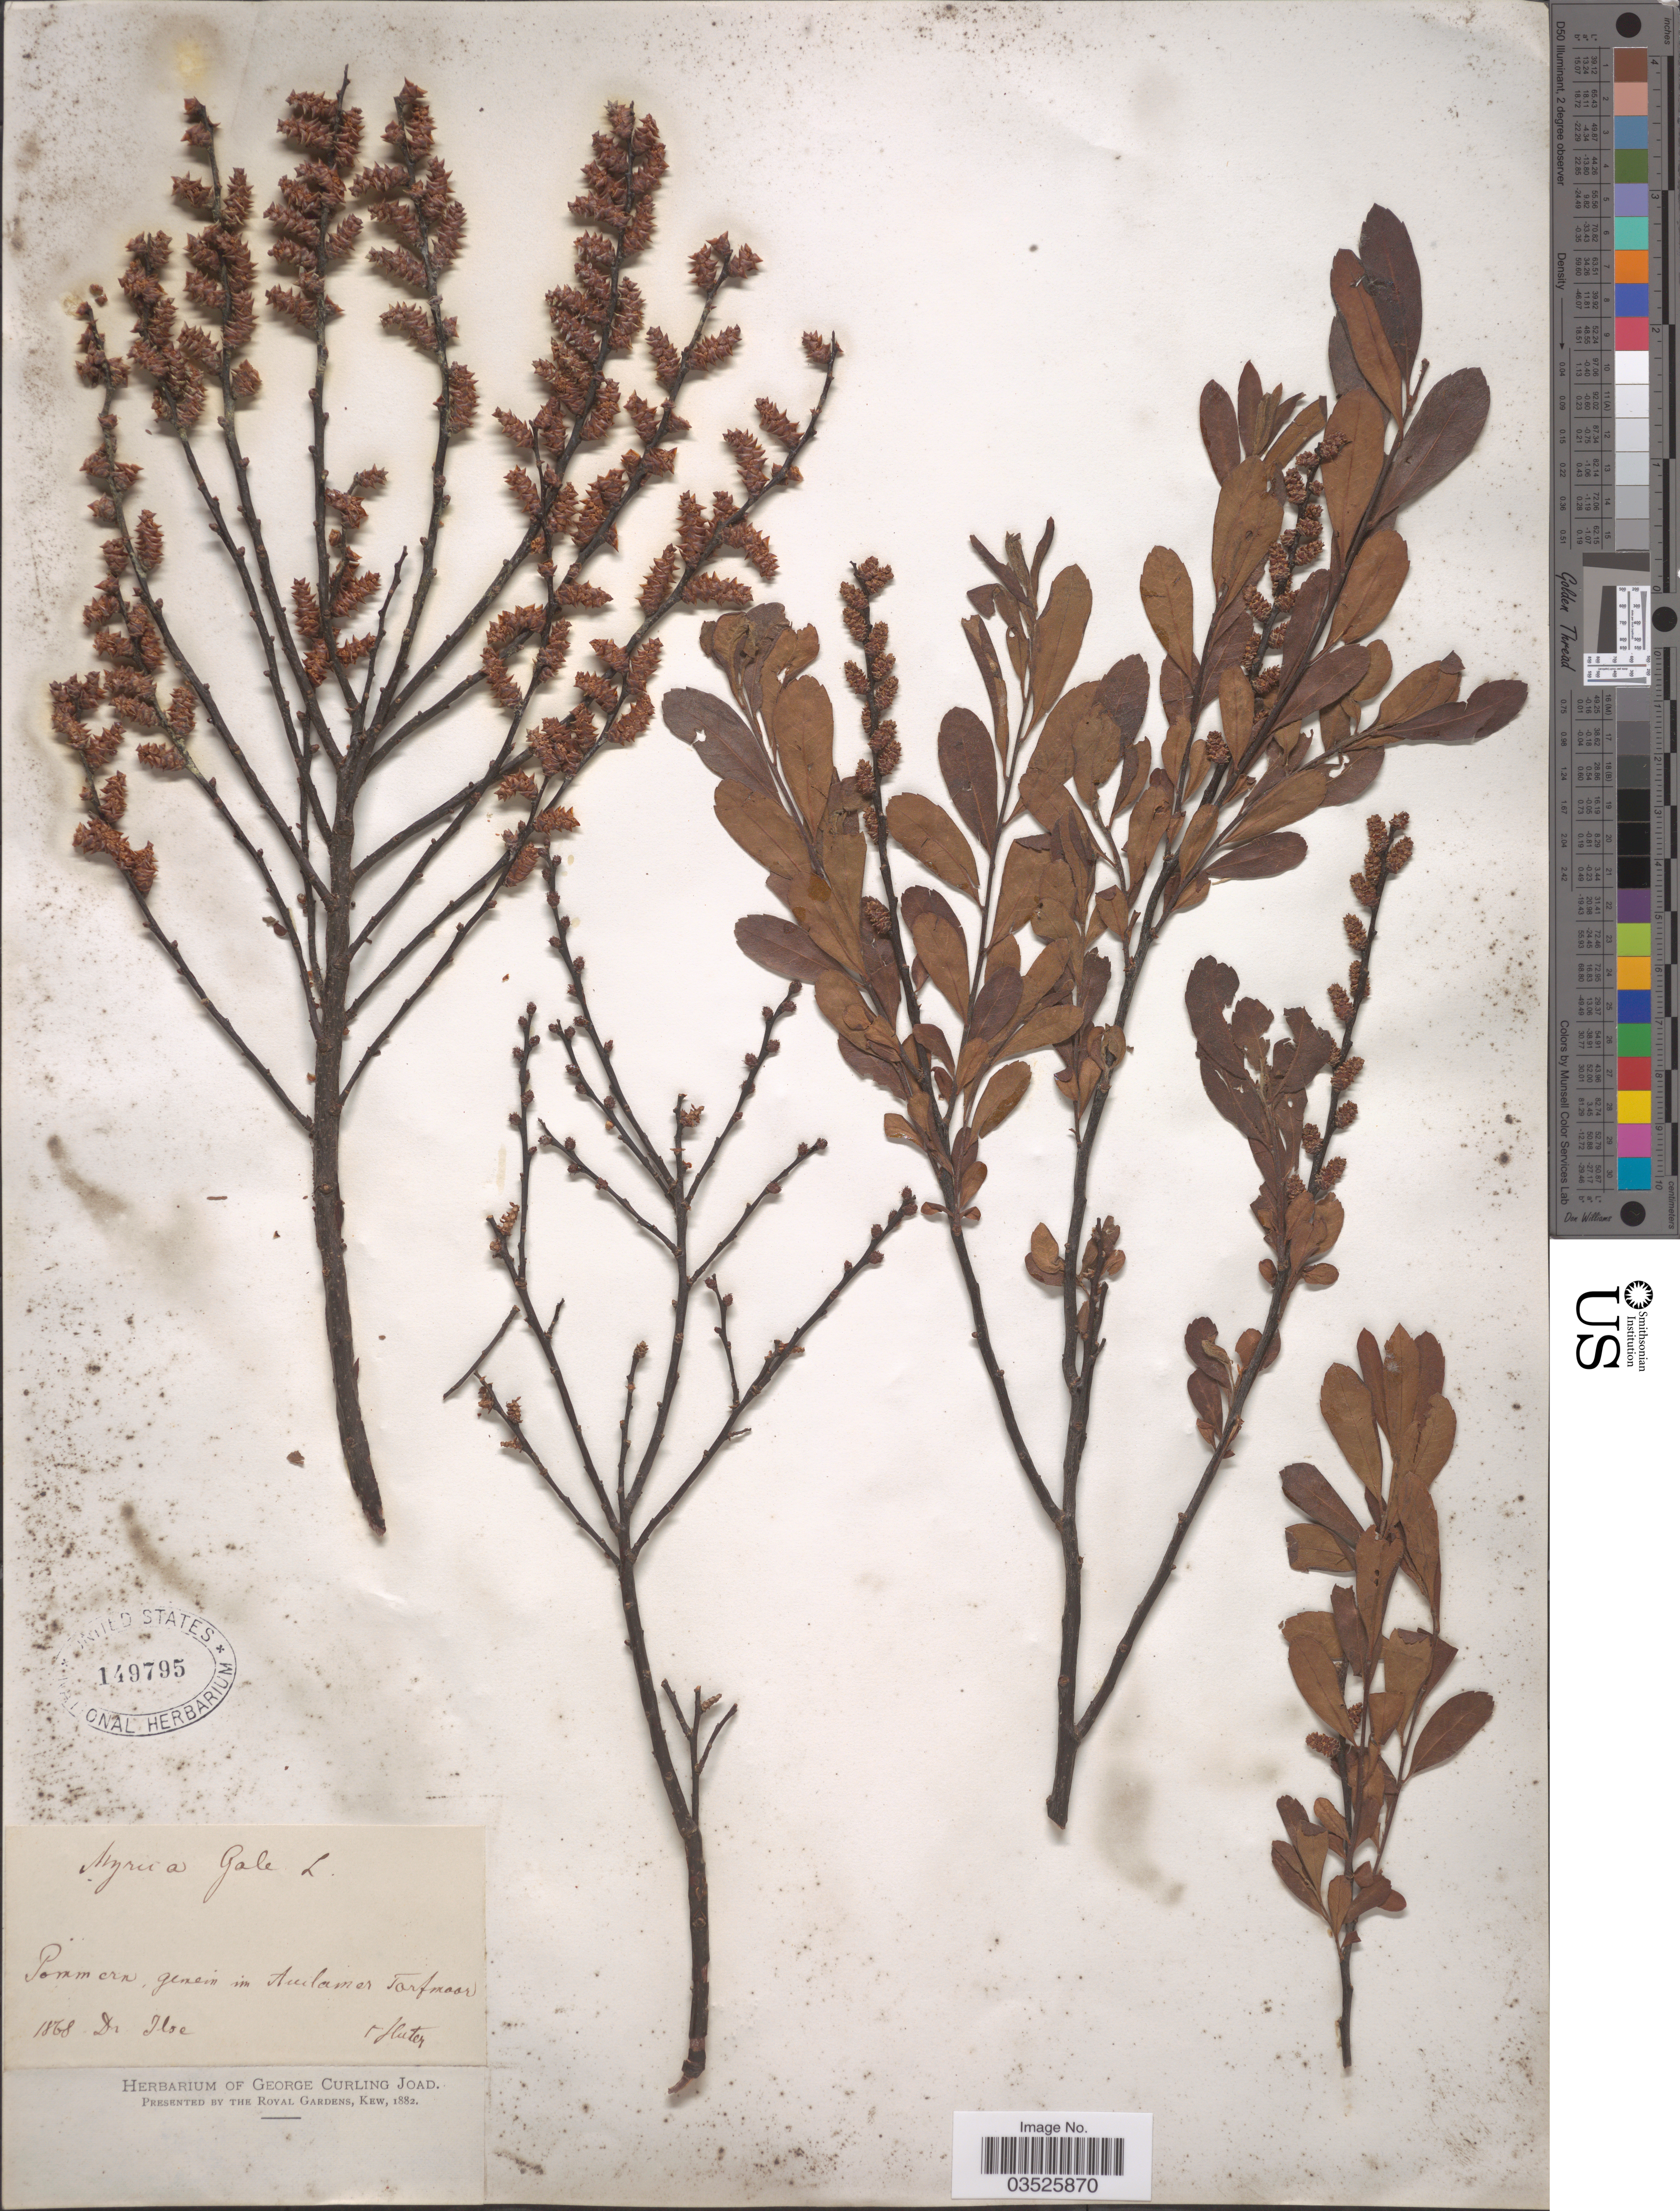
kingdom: Plantae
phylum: Tracheophyta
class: Magnoliopsida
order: Fagales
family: Myricaceae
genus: Myrica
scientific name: Myrica gale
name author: L.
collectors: Ilse & -. Huter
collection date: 1868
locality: Pommern, gemein im Anilamer [interpreted] Torfmoor.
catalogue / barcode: US 149795